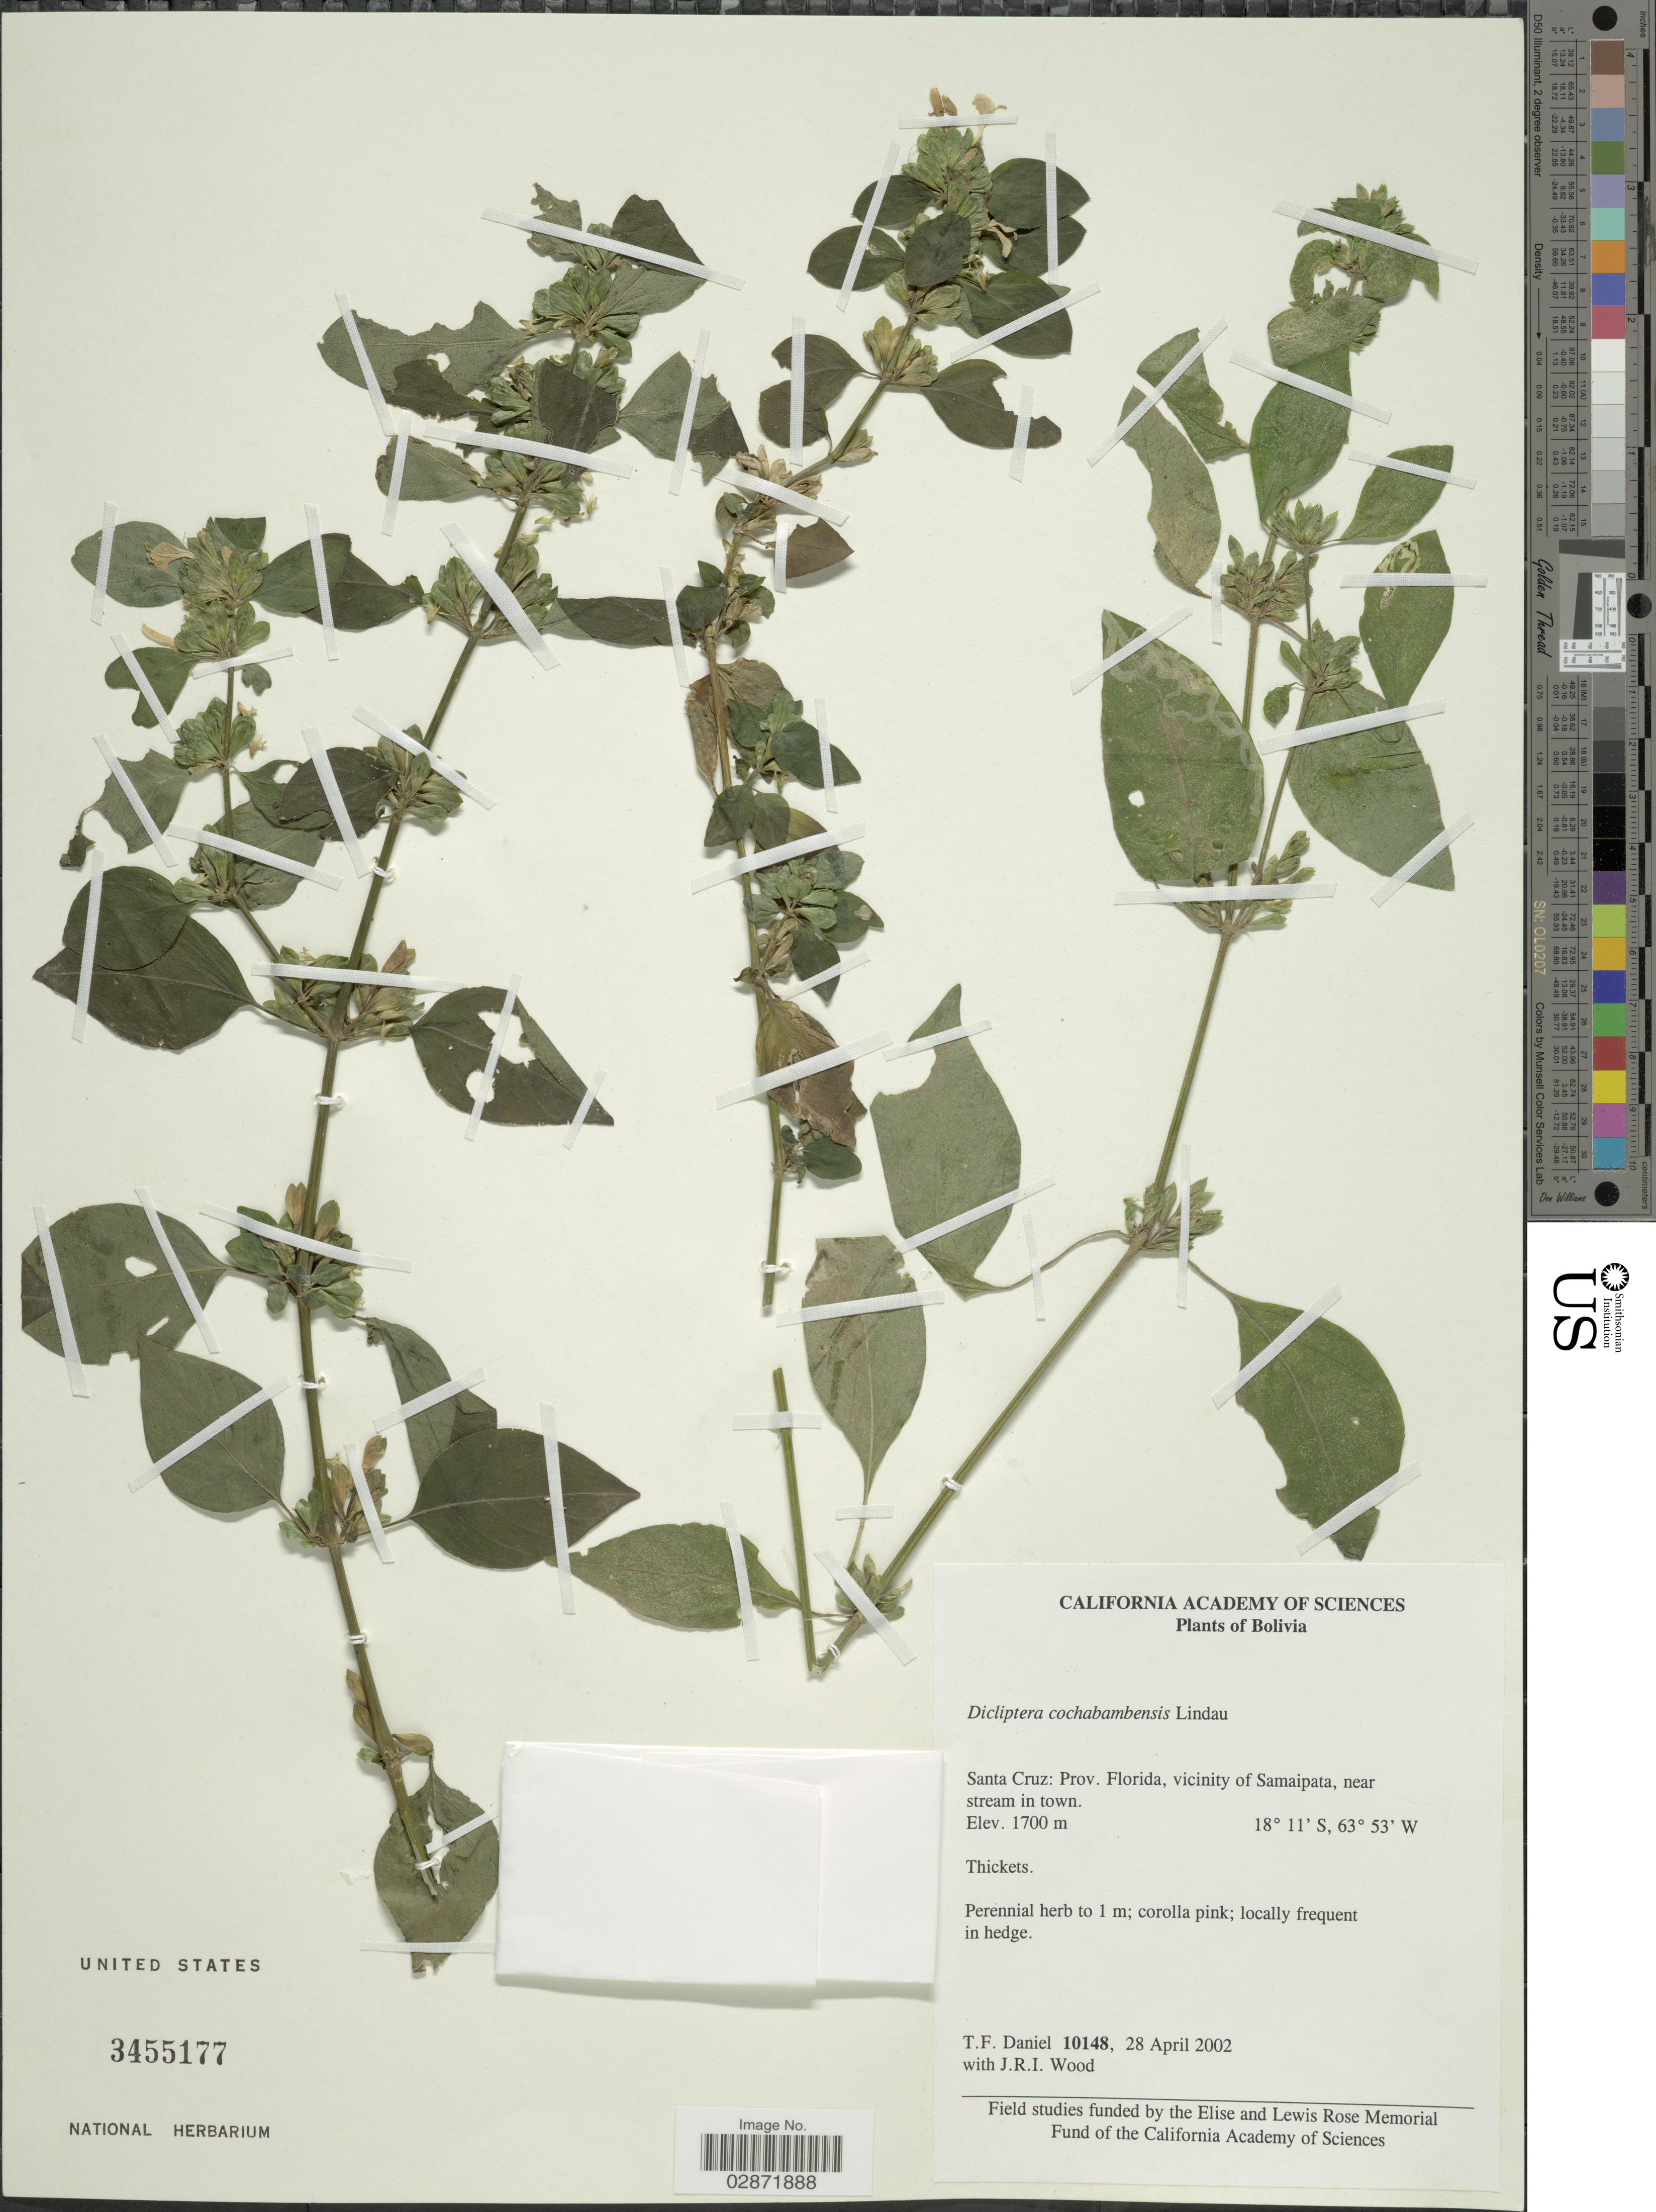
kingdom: Plantae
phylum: Tracheophyta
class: Magnoliopsida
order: Lamiales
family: Acanthaceae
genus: Dicliptera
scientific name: Dicliptera cochabambensis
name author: Lindau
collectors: T. F. Daniel & J. R. I. Wood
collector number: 10148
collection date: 2002-04-28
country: Bolivia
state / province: Santa Cruz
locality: Prov. Florida, vicinity of Samaipata, near stream in town.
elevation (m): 1700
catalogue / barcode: US 3455177